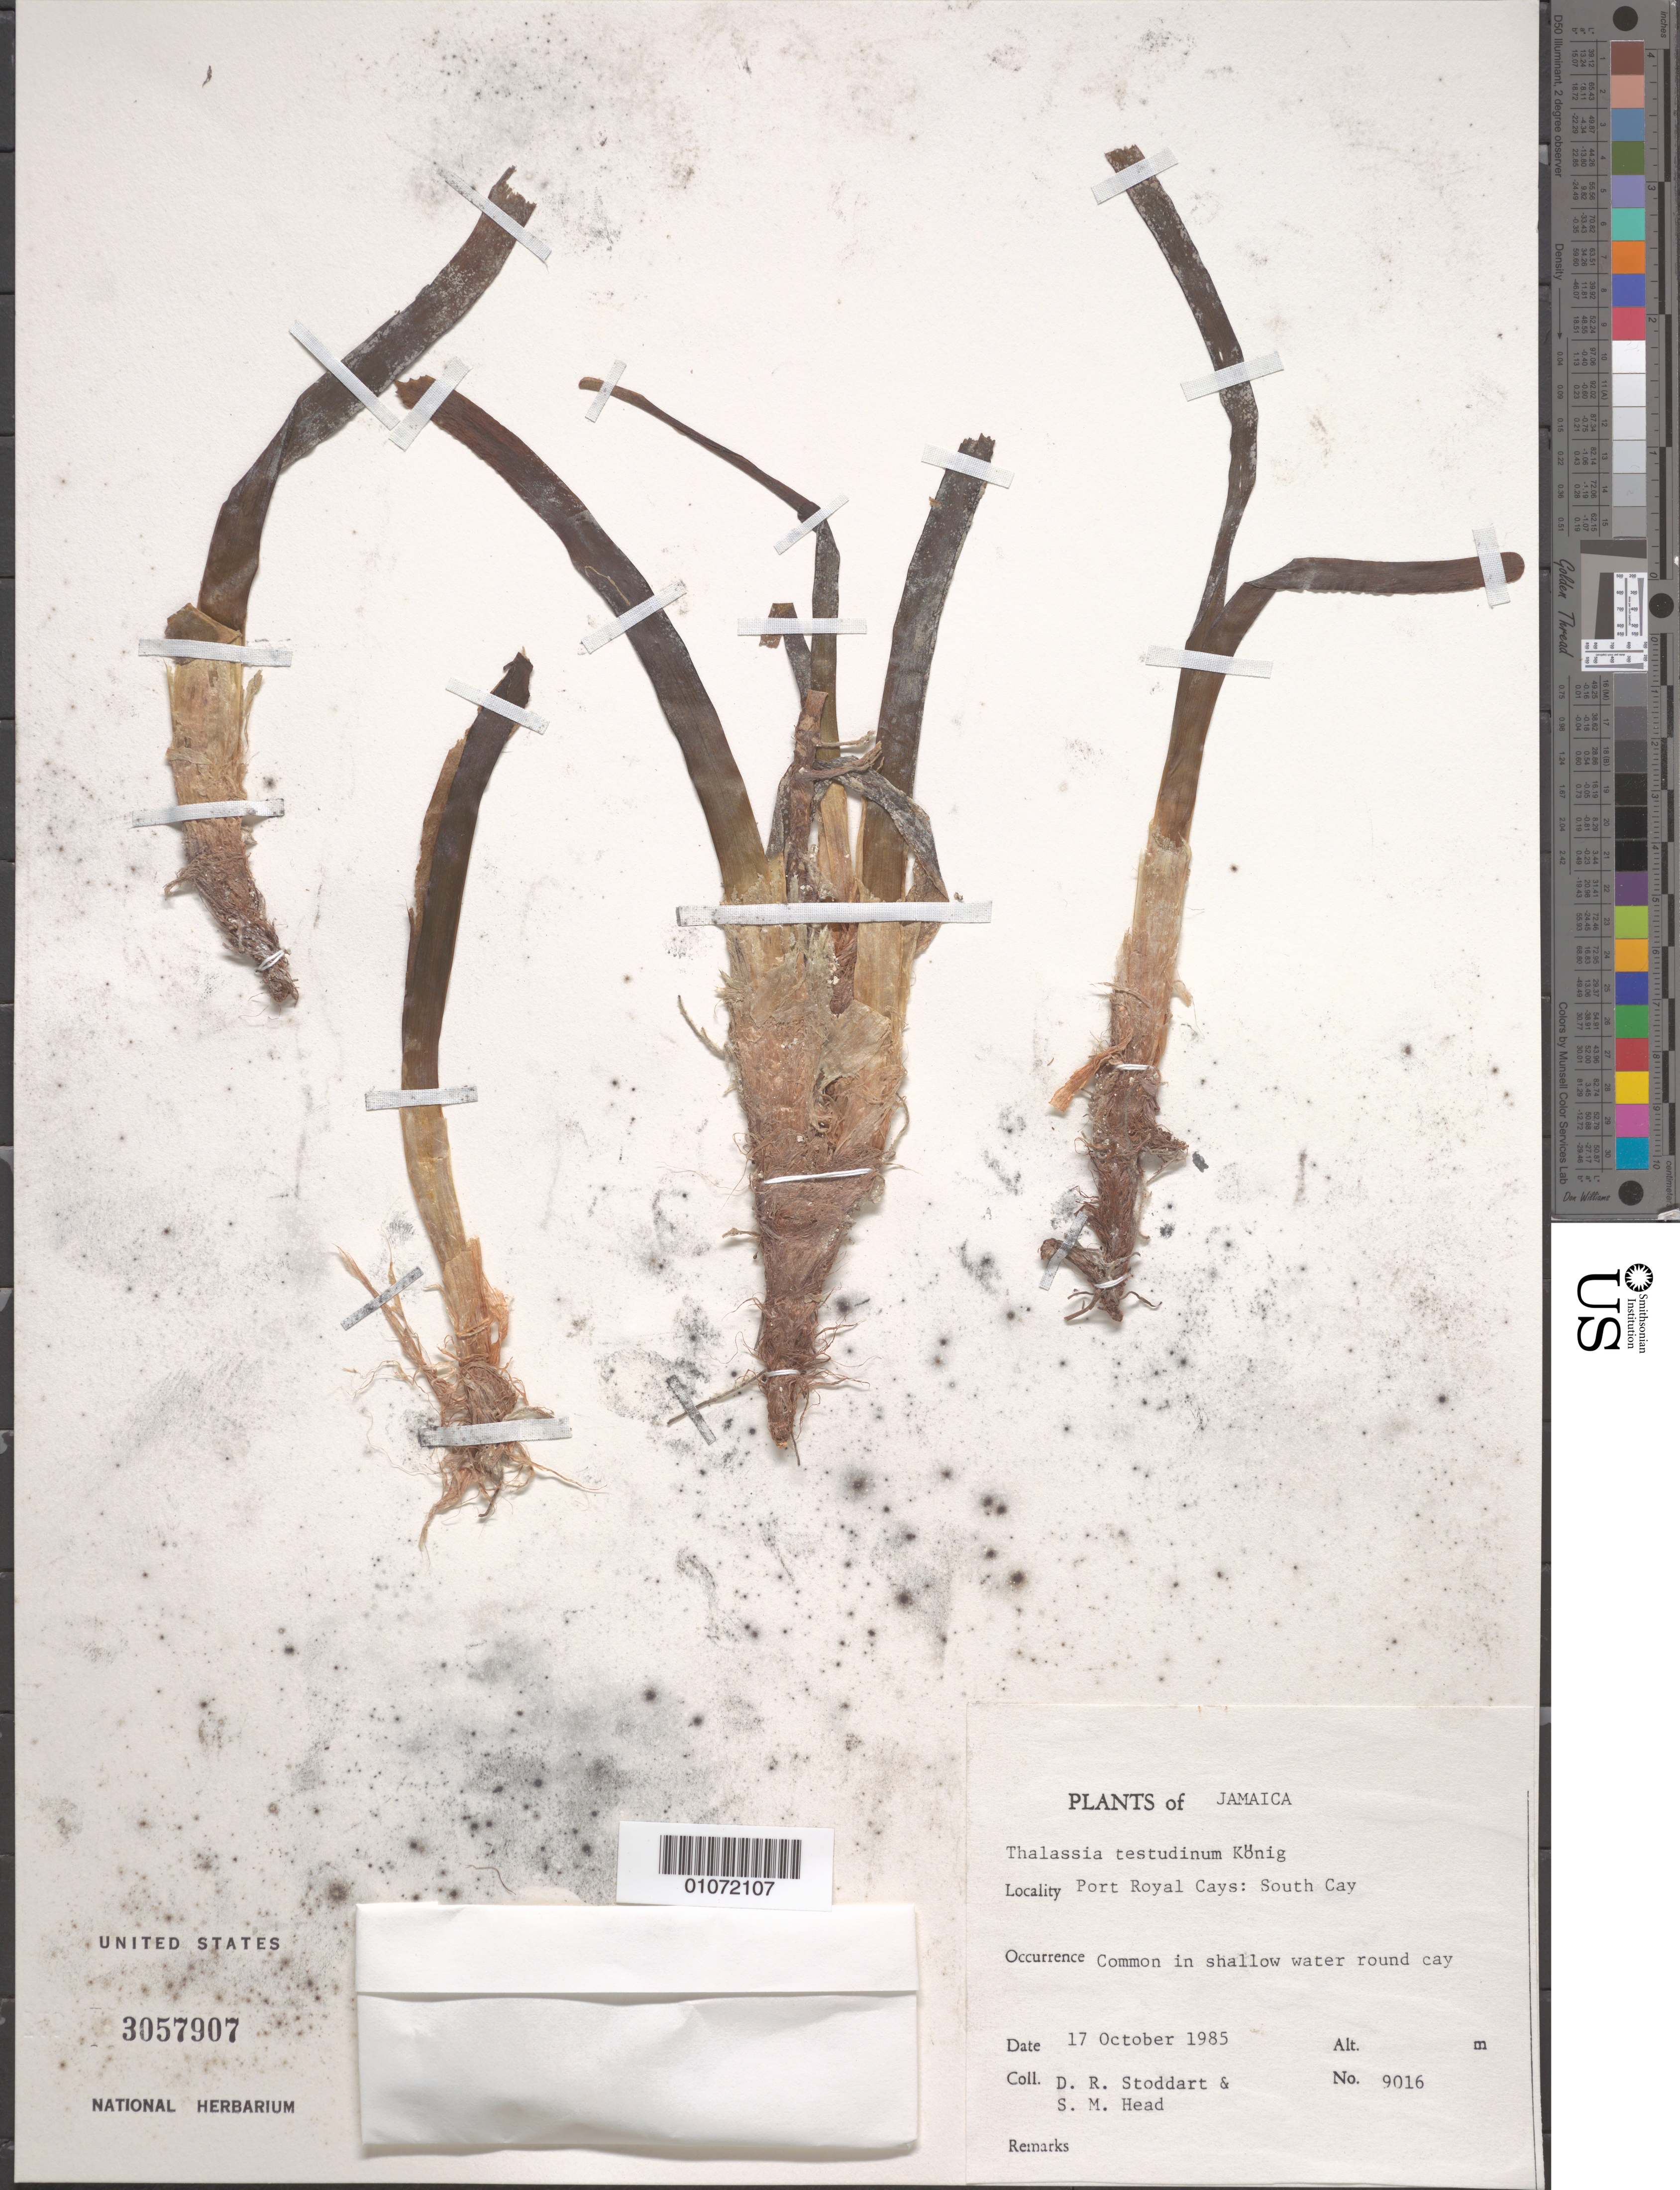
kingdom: Plantae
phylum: Tracheophyta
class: Liliopsida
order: Alismatales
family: Hydrocharitaceae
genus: Thalassia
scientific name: Thalassia testudinum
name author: Banks & Sol. ex K.D. Koenig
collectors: D. R. Stoddart & S. Head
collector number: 9016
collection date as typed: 17 Oct 1985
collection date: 1985-10-17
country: Jamaica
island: Jamaica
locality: Port Royal Cays: south cay. Common in shallow water round cay.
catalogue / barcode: US 3057907